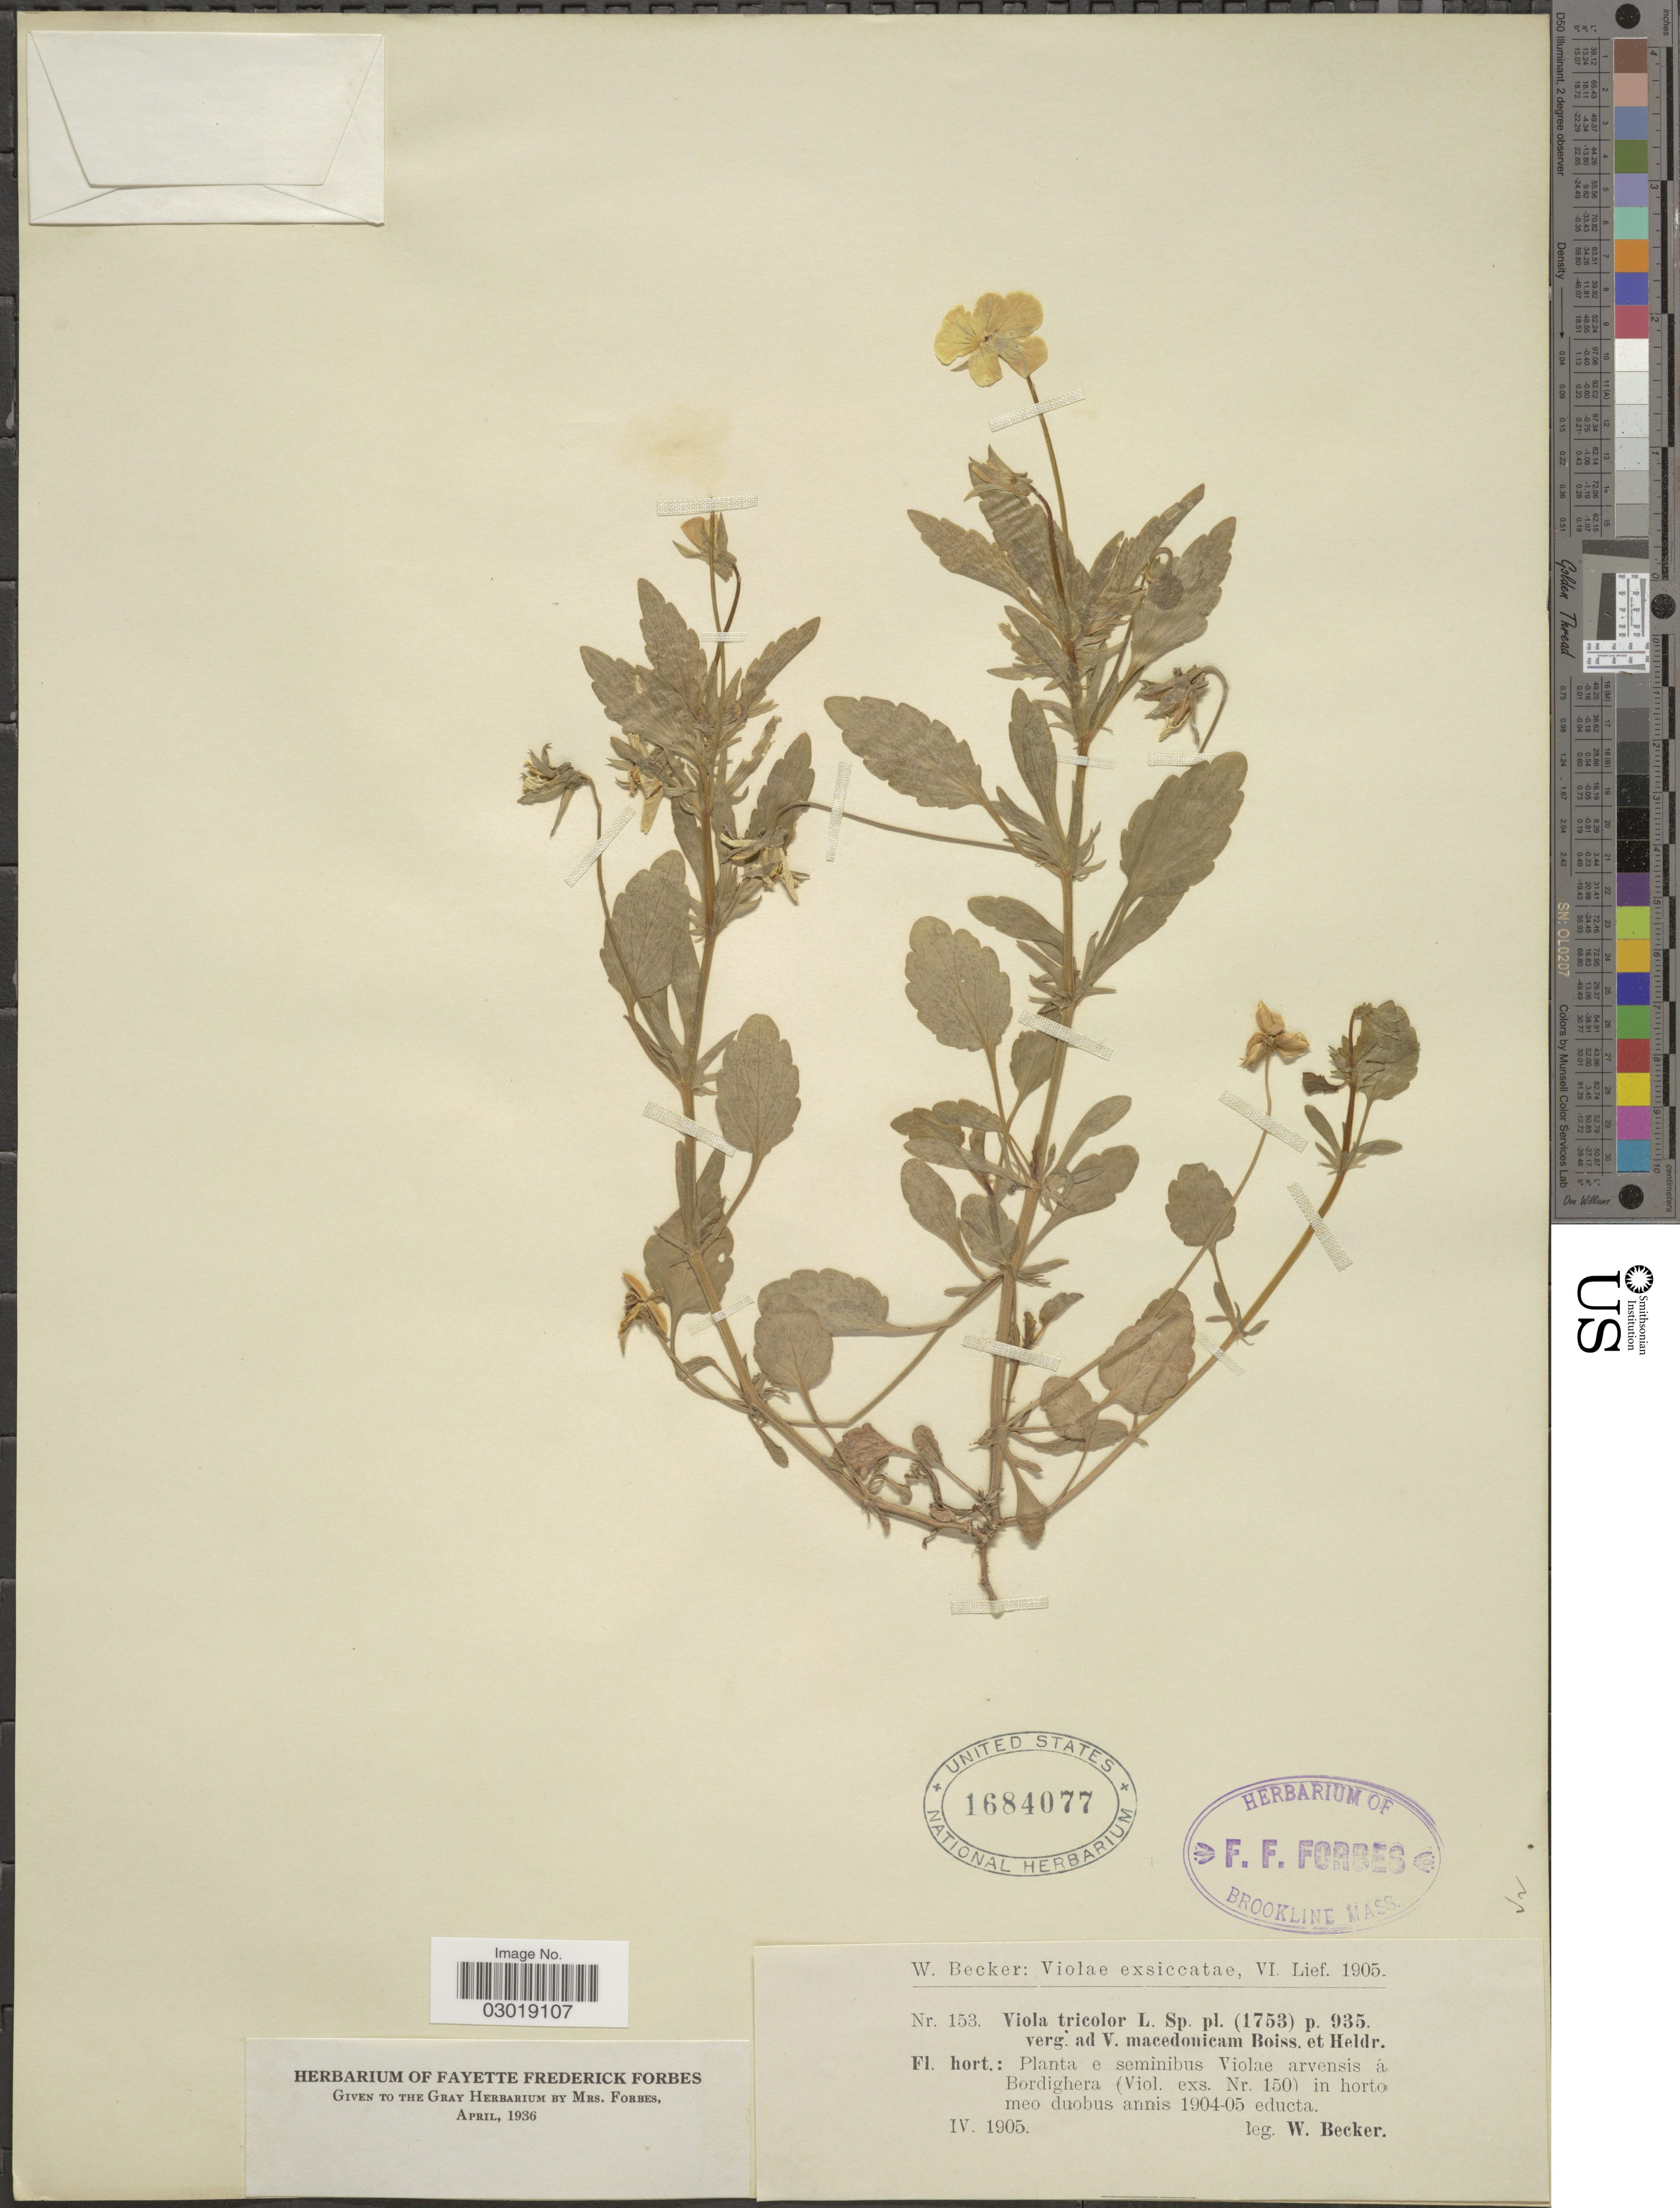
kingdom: Plantae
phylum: Tracheophyta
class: Magnoliopsida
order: Malpighiales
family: Violaceae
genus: Viola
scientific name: Viola tricolor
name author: L.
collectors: W. Becker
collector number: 153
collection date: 1905-04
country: Italy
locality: Hort.: Planta e seminibus Violae arvensis á Bordighera (Viol. exs. Nr. 150) in horto meo duobus annis 1904-05 educta.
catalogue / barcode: US 1684077